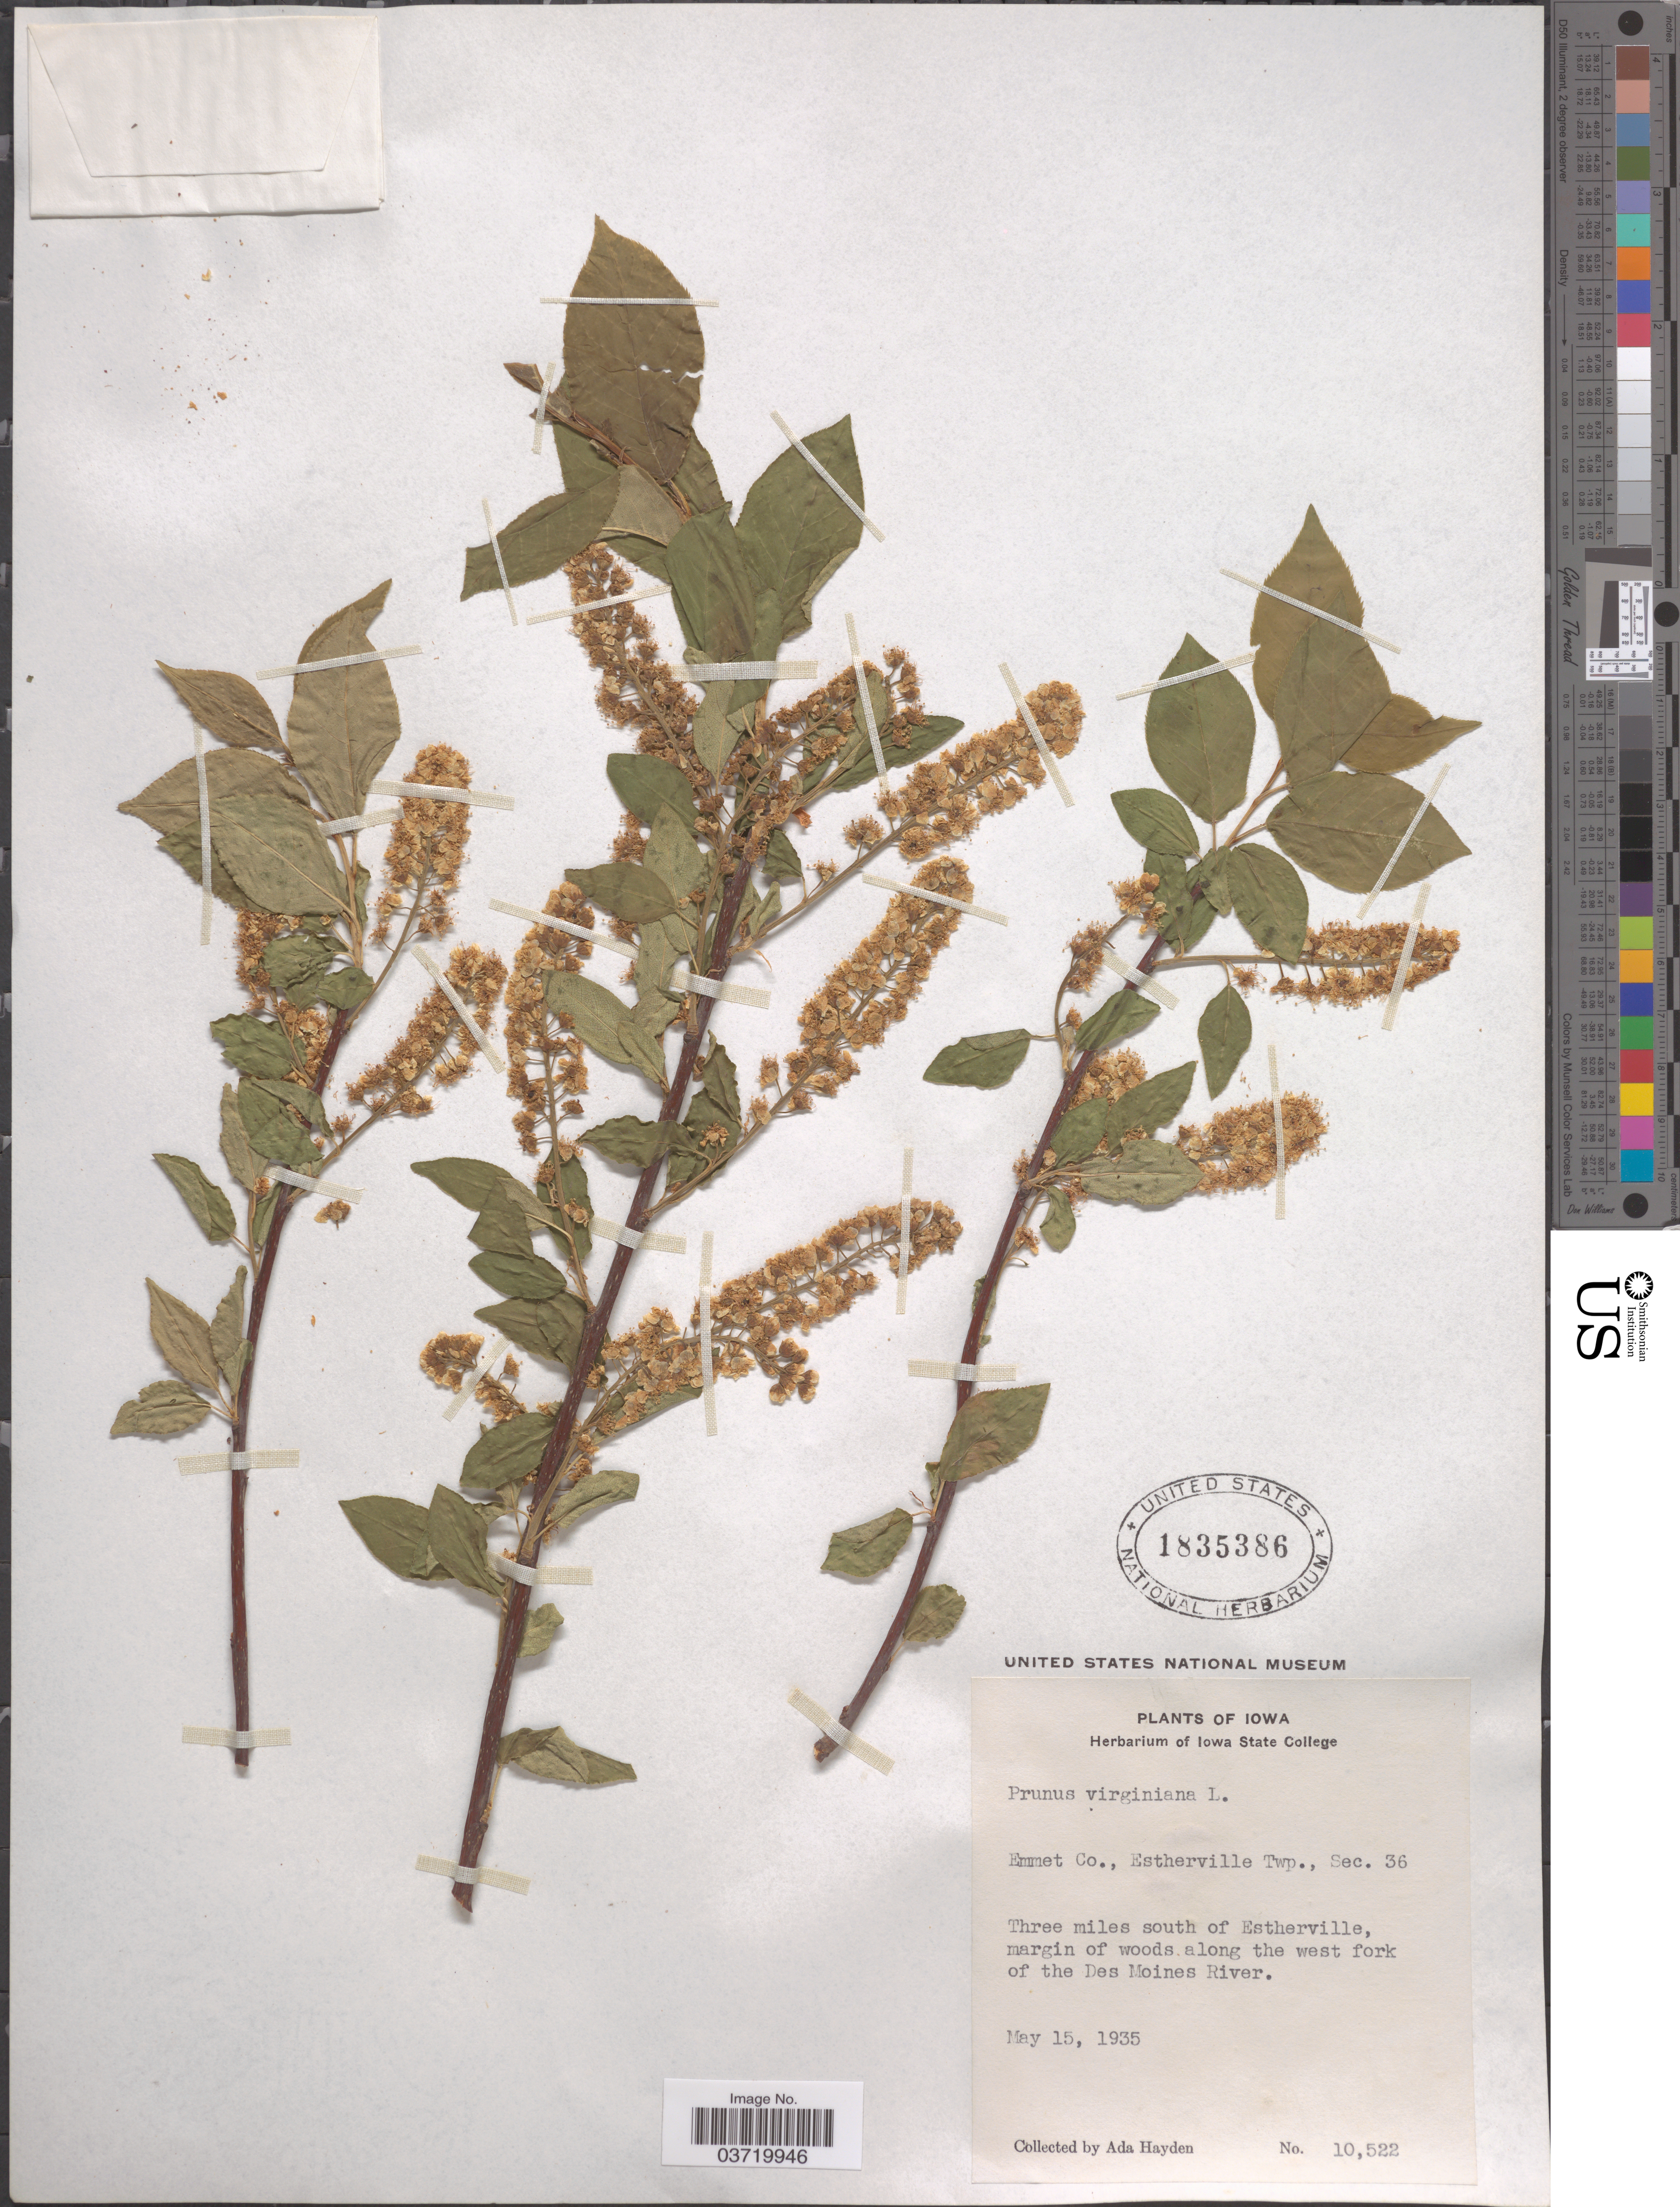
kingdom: Plantae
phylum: Tracheophyta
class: Magnoliopsida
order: Rosales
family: Rosaceae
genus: Prunus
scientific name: Prunus virginiana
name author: L.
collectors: Ada Hayden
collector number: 10522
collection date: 1935-05-15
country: United States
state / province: Iowa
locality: Emmet Co., Estherville Twp., Sec. 36. Three miles south of Estherville, margin of woods along the west fork of the Des Moines River.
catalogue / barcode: US 1835386